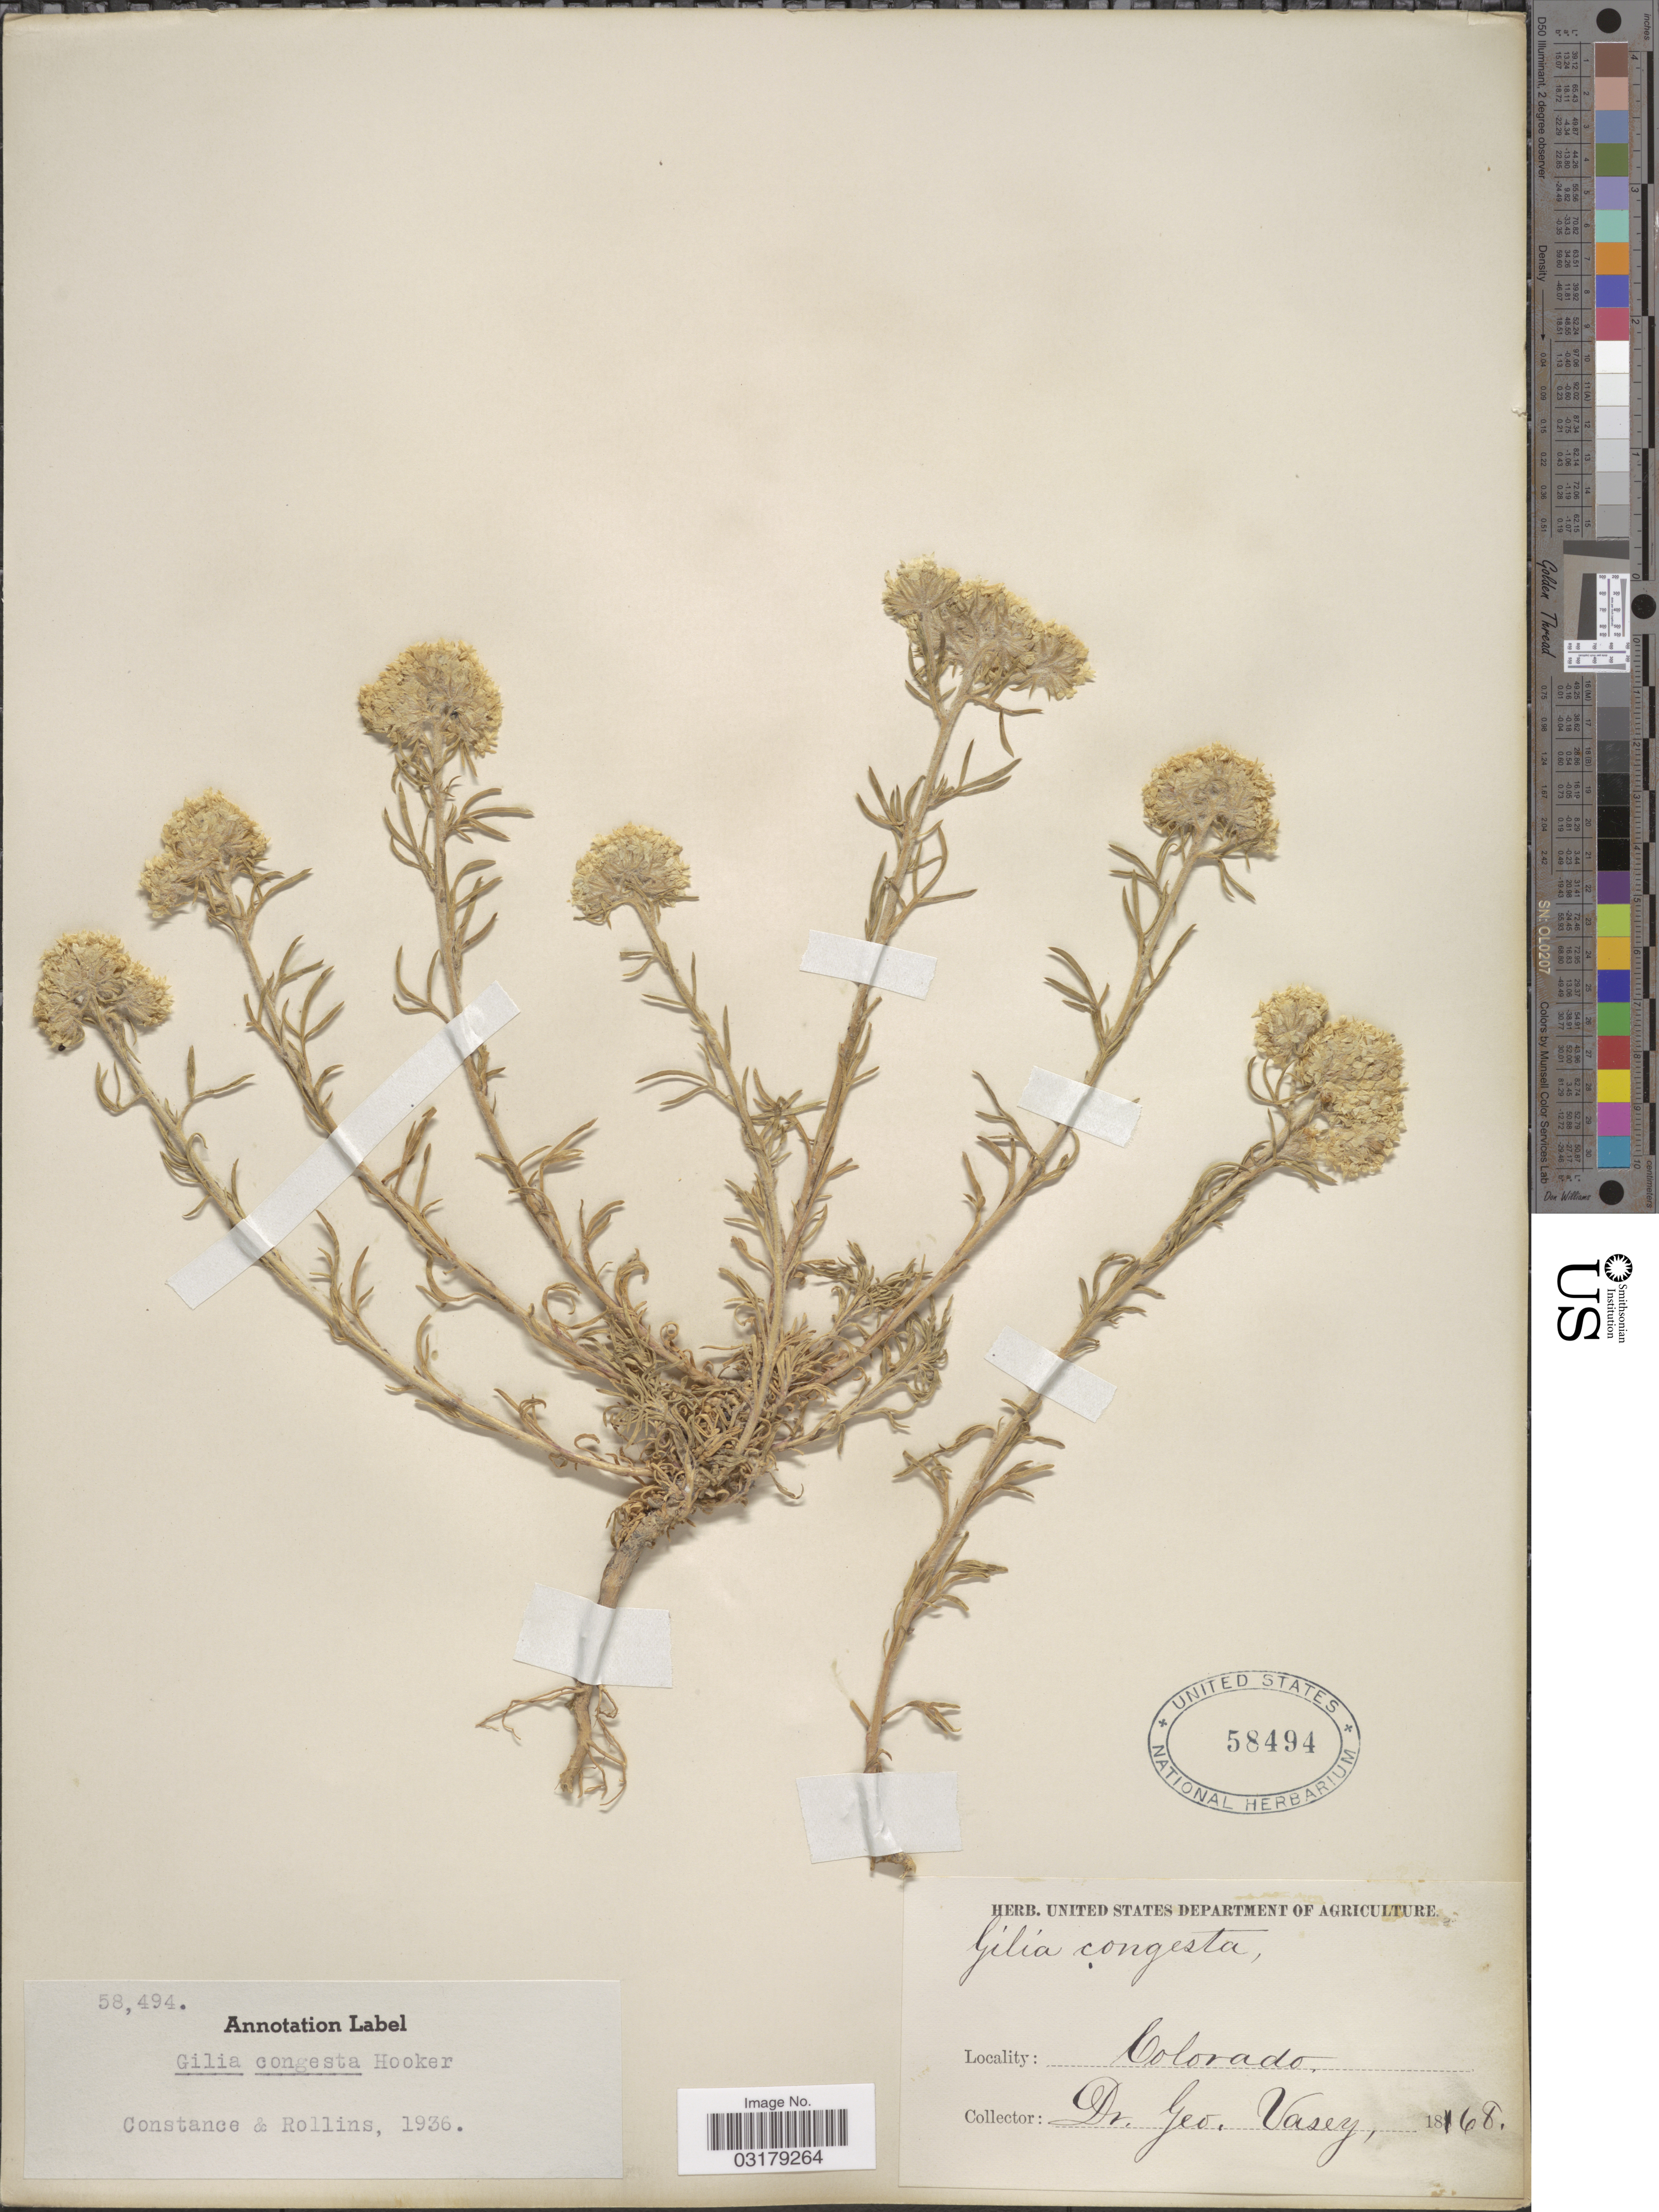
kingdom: Plantae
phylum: Tracheophyta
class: Magnoliopsida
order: Ericales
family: Polemoniaceae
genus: Ipomopsis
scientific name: Ipomopsis congesta subsp. congesta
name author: (Hook.) V.E. Grant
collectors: G. Vasey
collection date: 1868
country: United States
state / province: Colorado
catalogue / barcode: US 58494